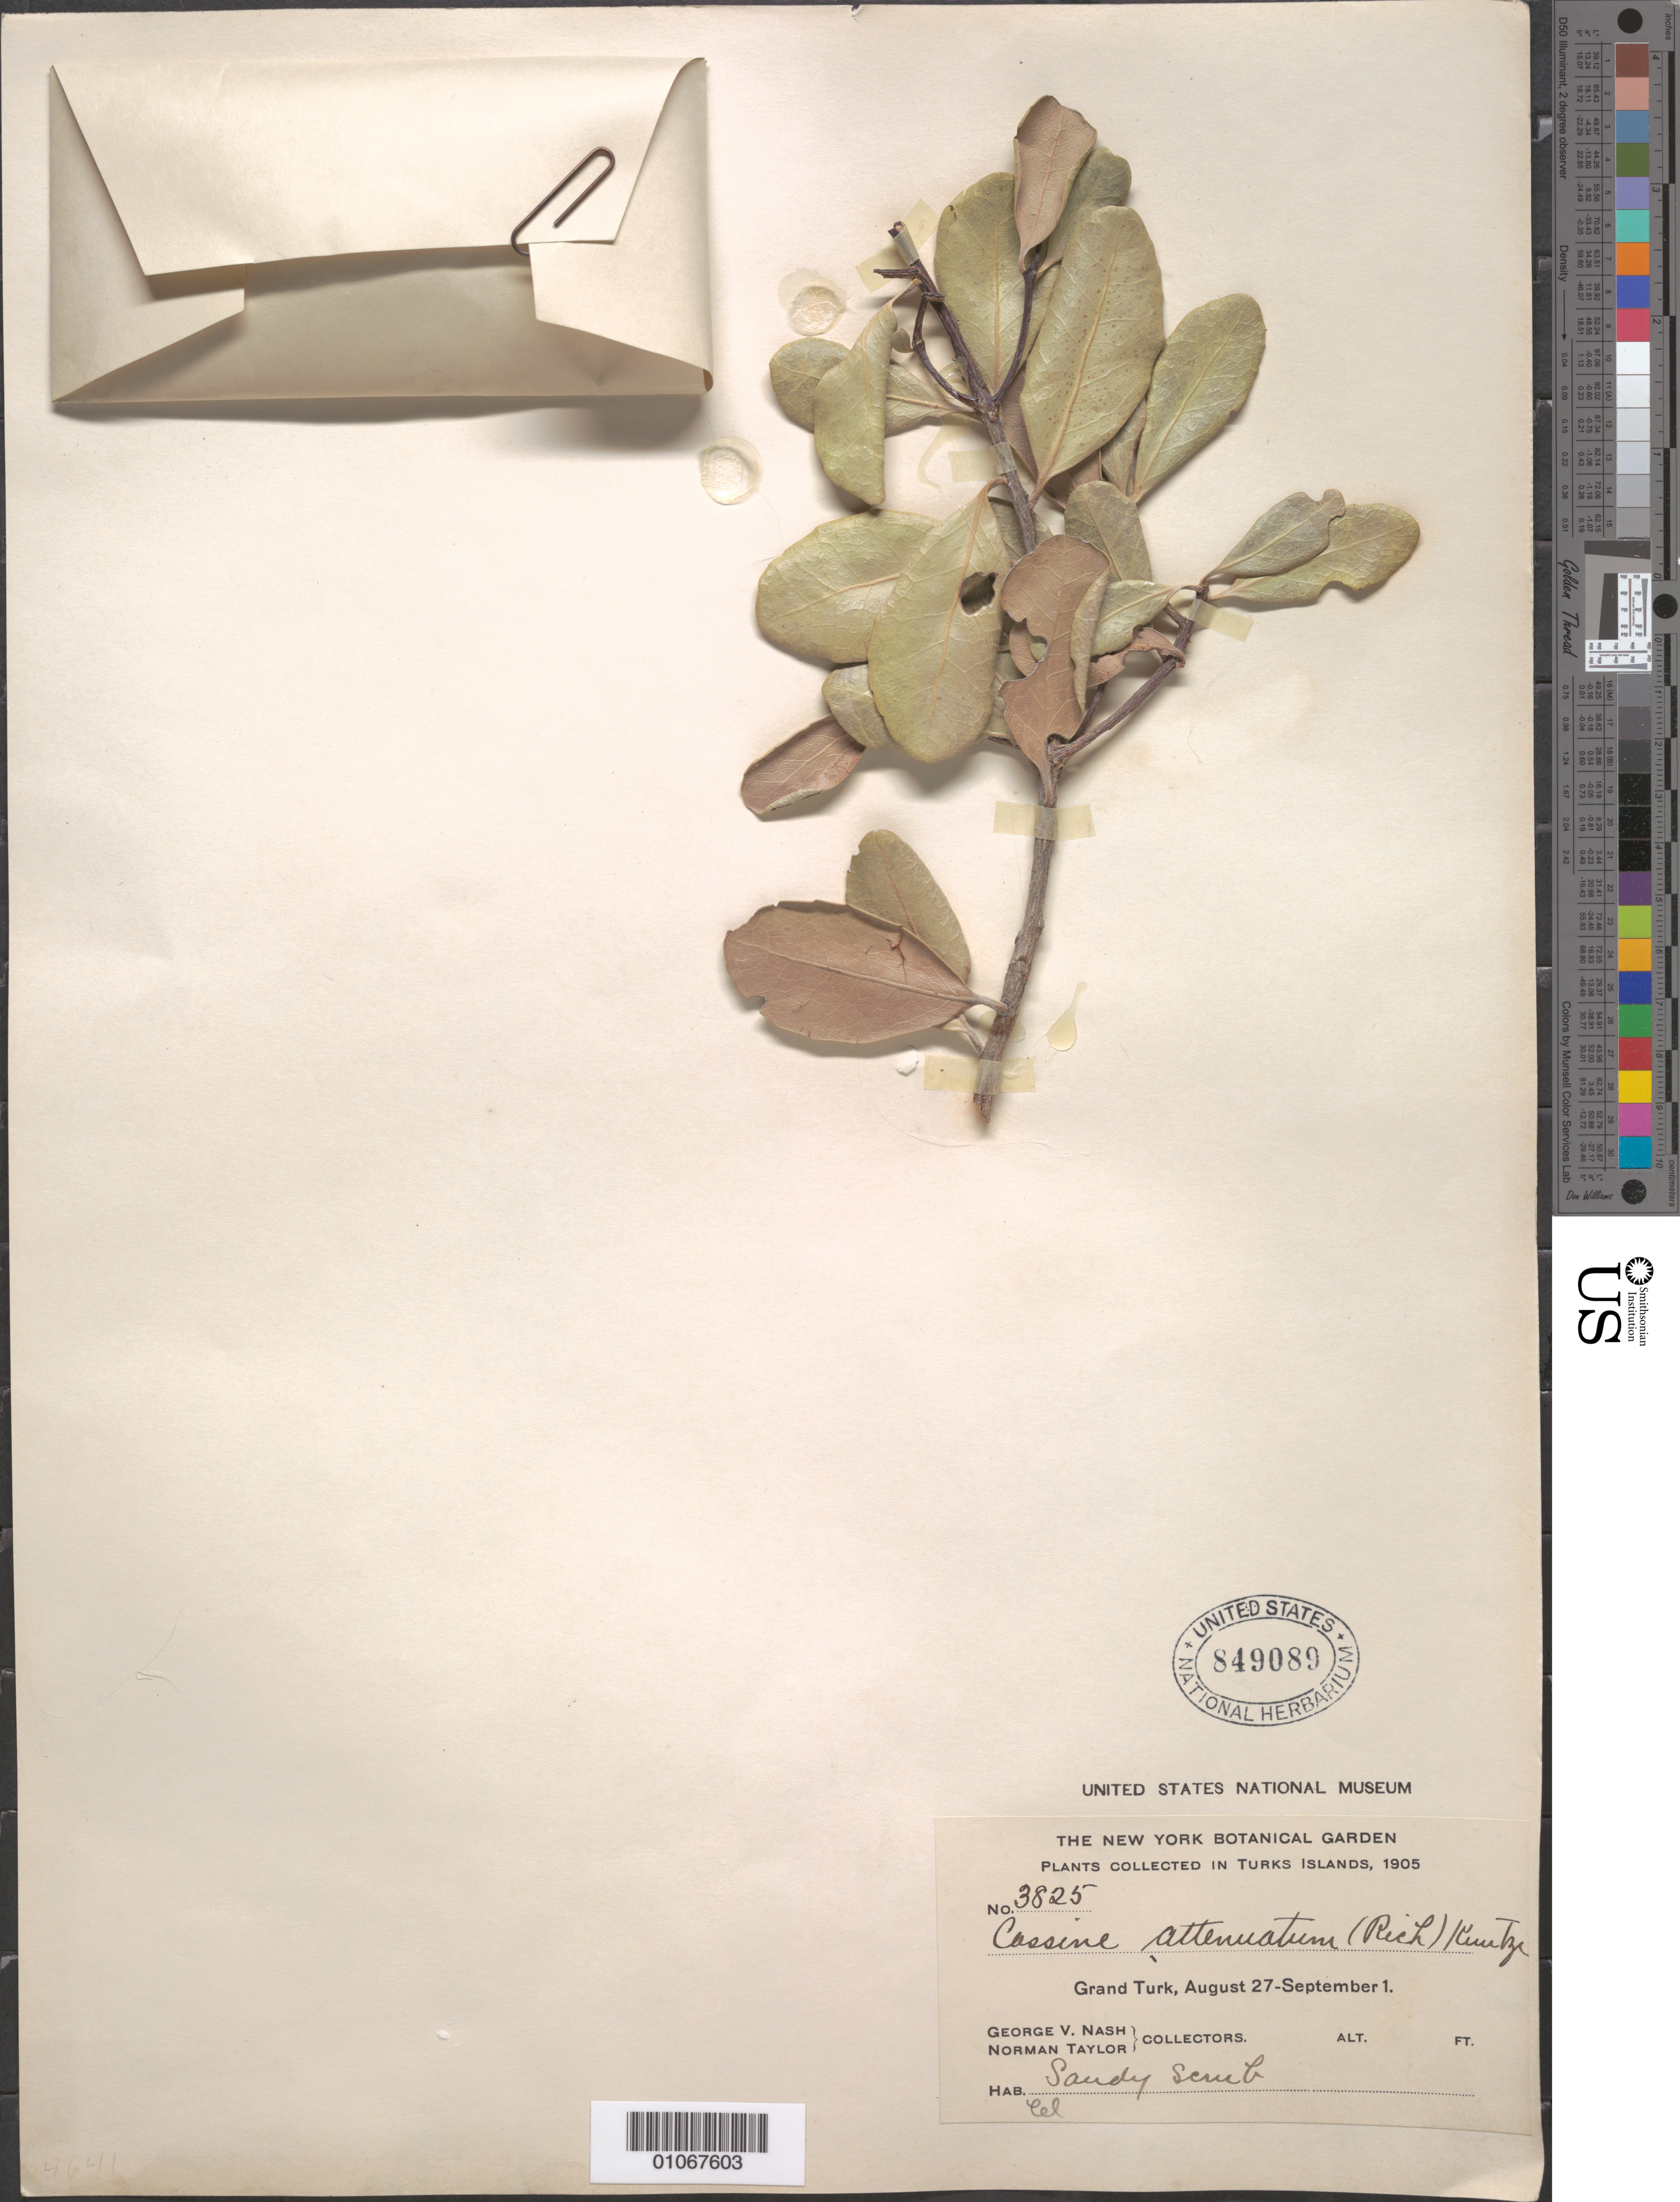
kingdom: Plantae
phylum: Tracheophyta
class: Magnoliopsida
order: Celastrales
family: Celastraceae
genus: Elaeodendron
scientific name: Elaeodendron xylocarpum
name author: (Vent.) DC.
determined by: Strong, Mark T., (BOT), Smithsonian Institution - National Museum of Natural History (UNITED STATES)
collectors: G. V. Nash & N. Taylor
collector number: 3825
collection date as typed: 27 Aug 1905 to 01 Sep 1905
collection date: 1905-08-27/1905-09-01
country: Turks and Caicos Islands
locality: Grand Turk.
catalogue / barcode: US 849089